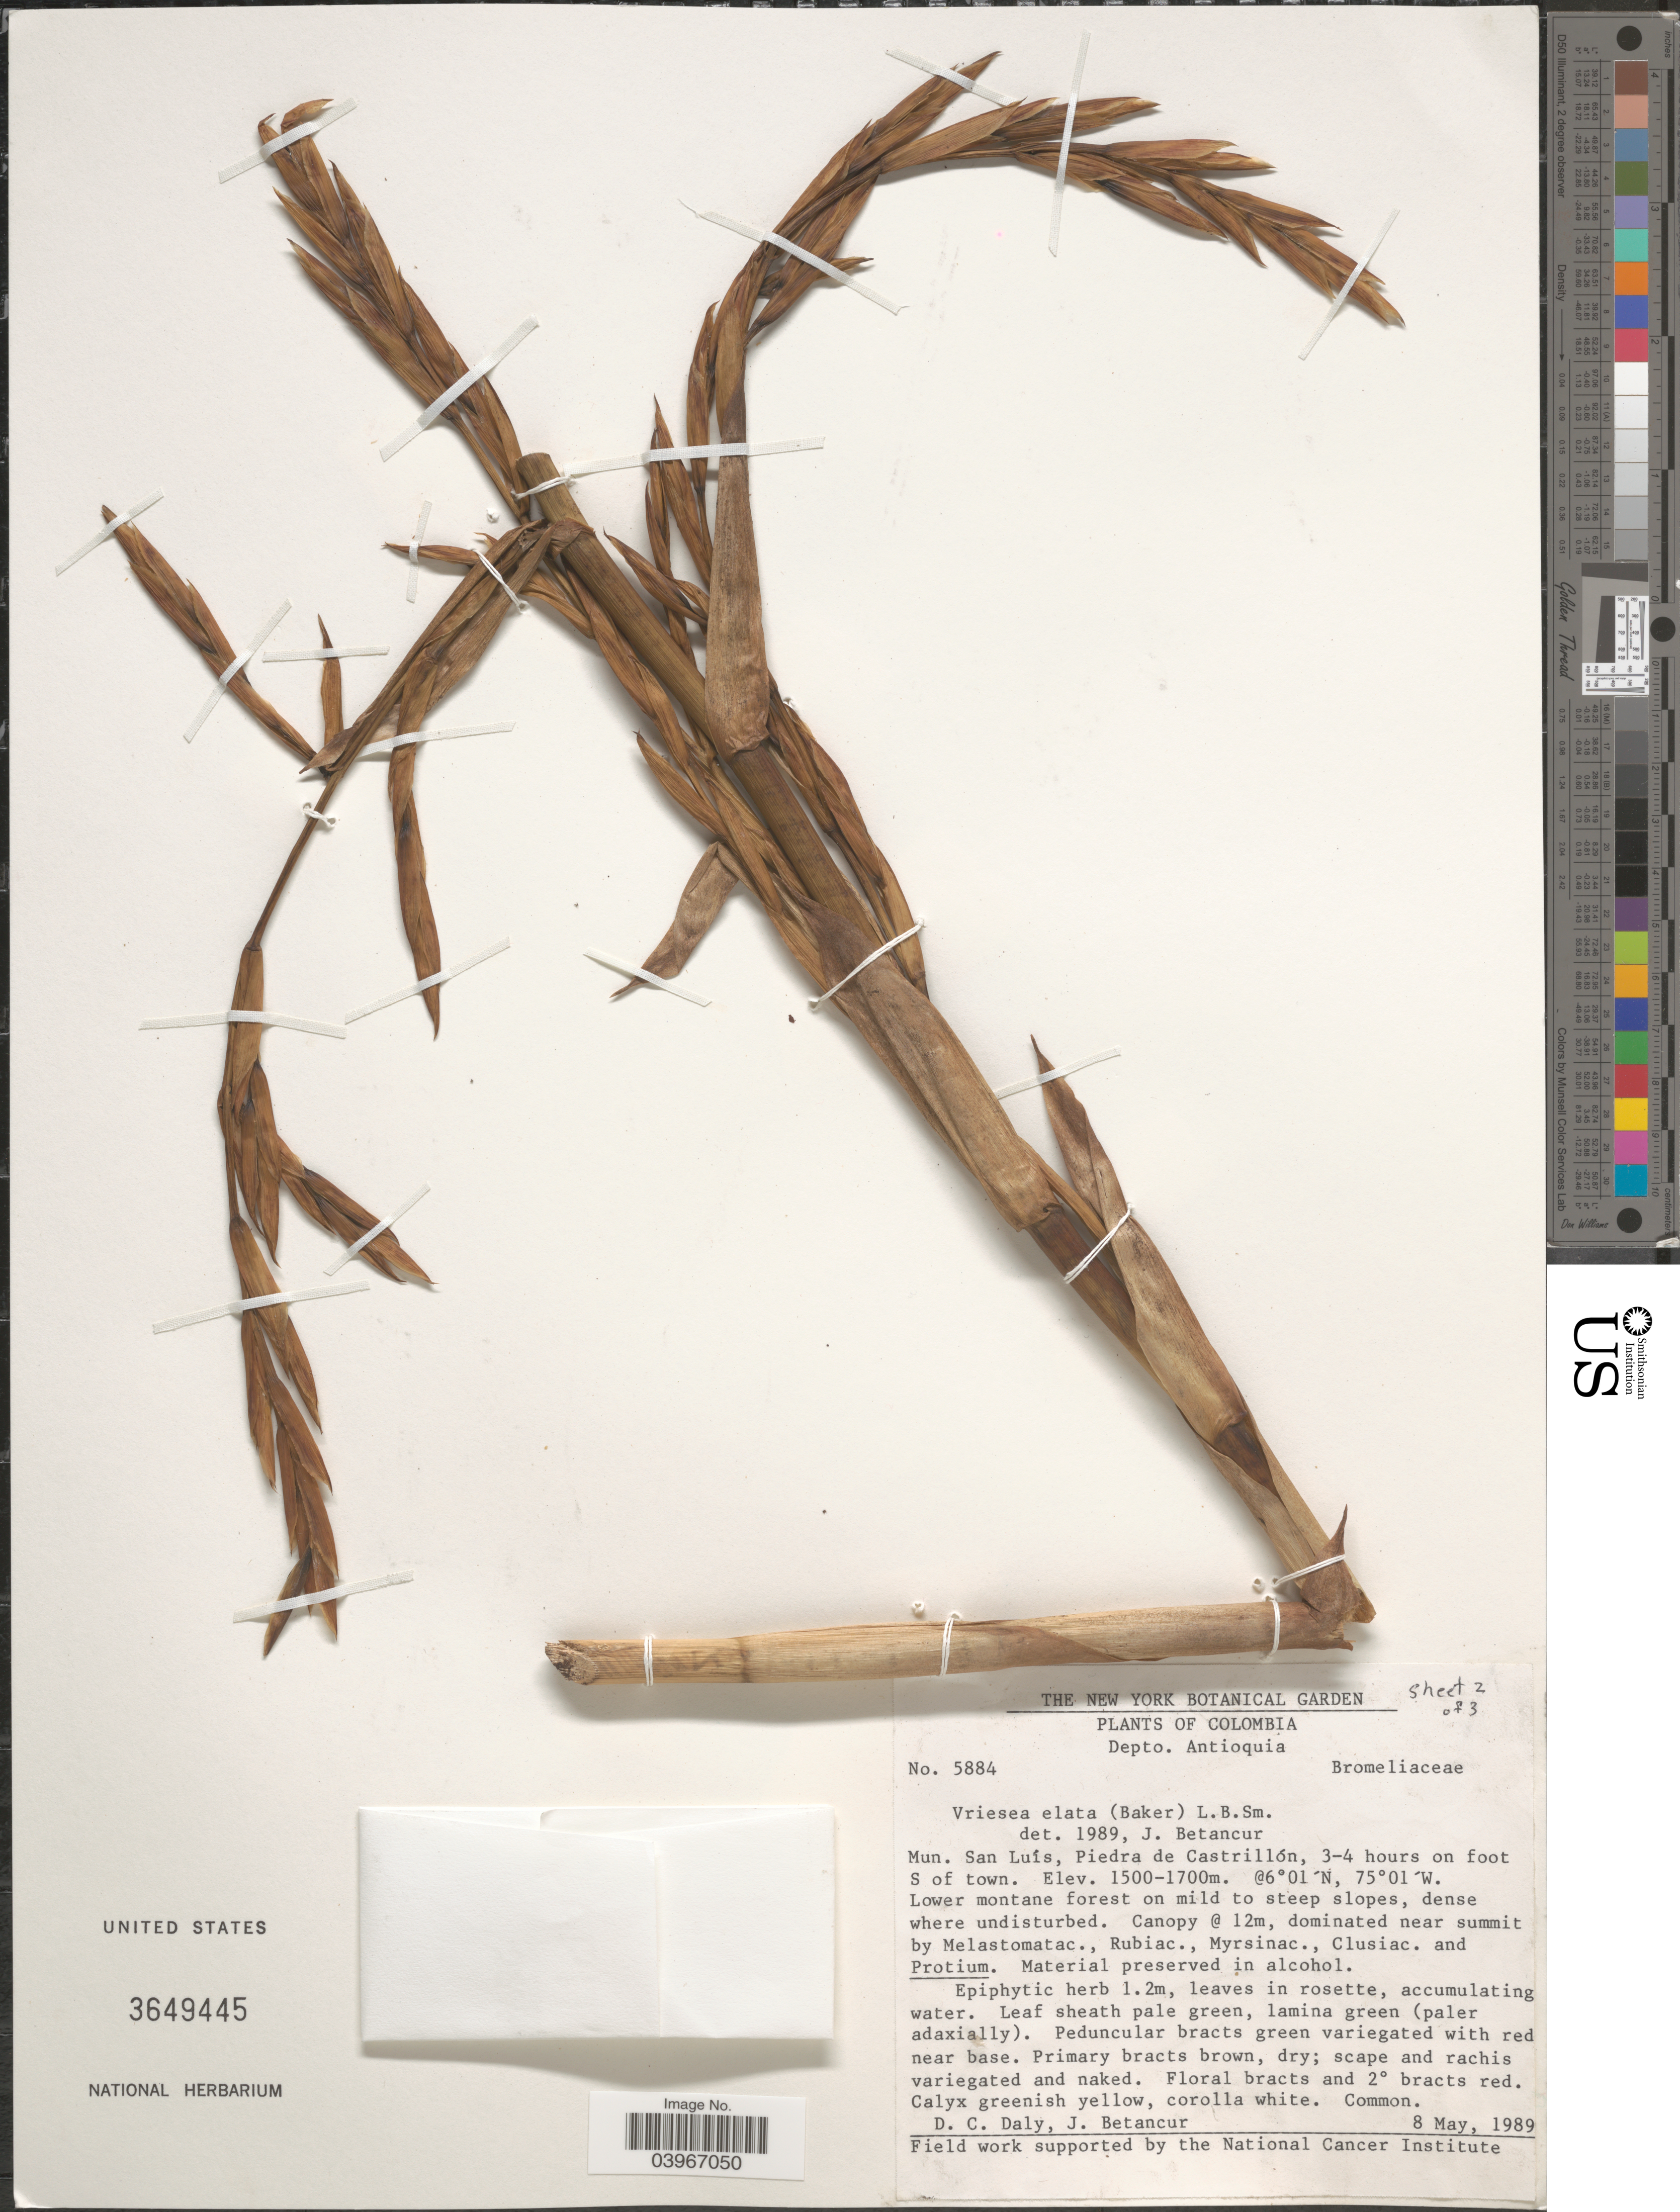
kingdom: Plantae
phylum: Tracheophyta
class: Liliopsida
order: Poales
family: Bromeliaceae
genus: Vriesea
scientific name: Vriesea elata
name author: (Baker) L.B. Sm.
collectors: D. C. Daly & J. Betancur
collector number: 5884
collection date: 1989-05-08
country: Colombia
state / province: Antioquia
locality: Depto. Antioquia. Mun. San Luís, Piedra de Castrillón, 3-4 hours on foot S of town.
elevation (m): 1500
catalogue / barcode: US 3649445